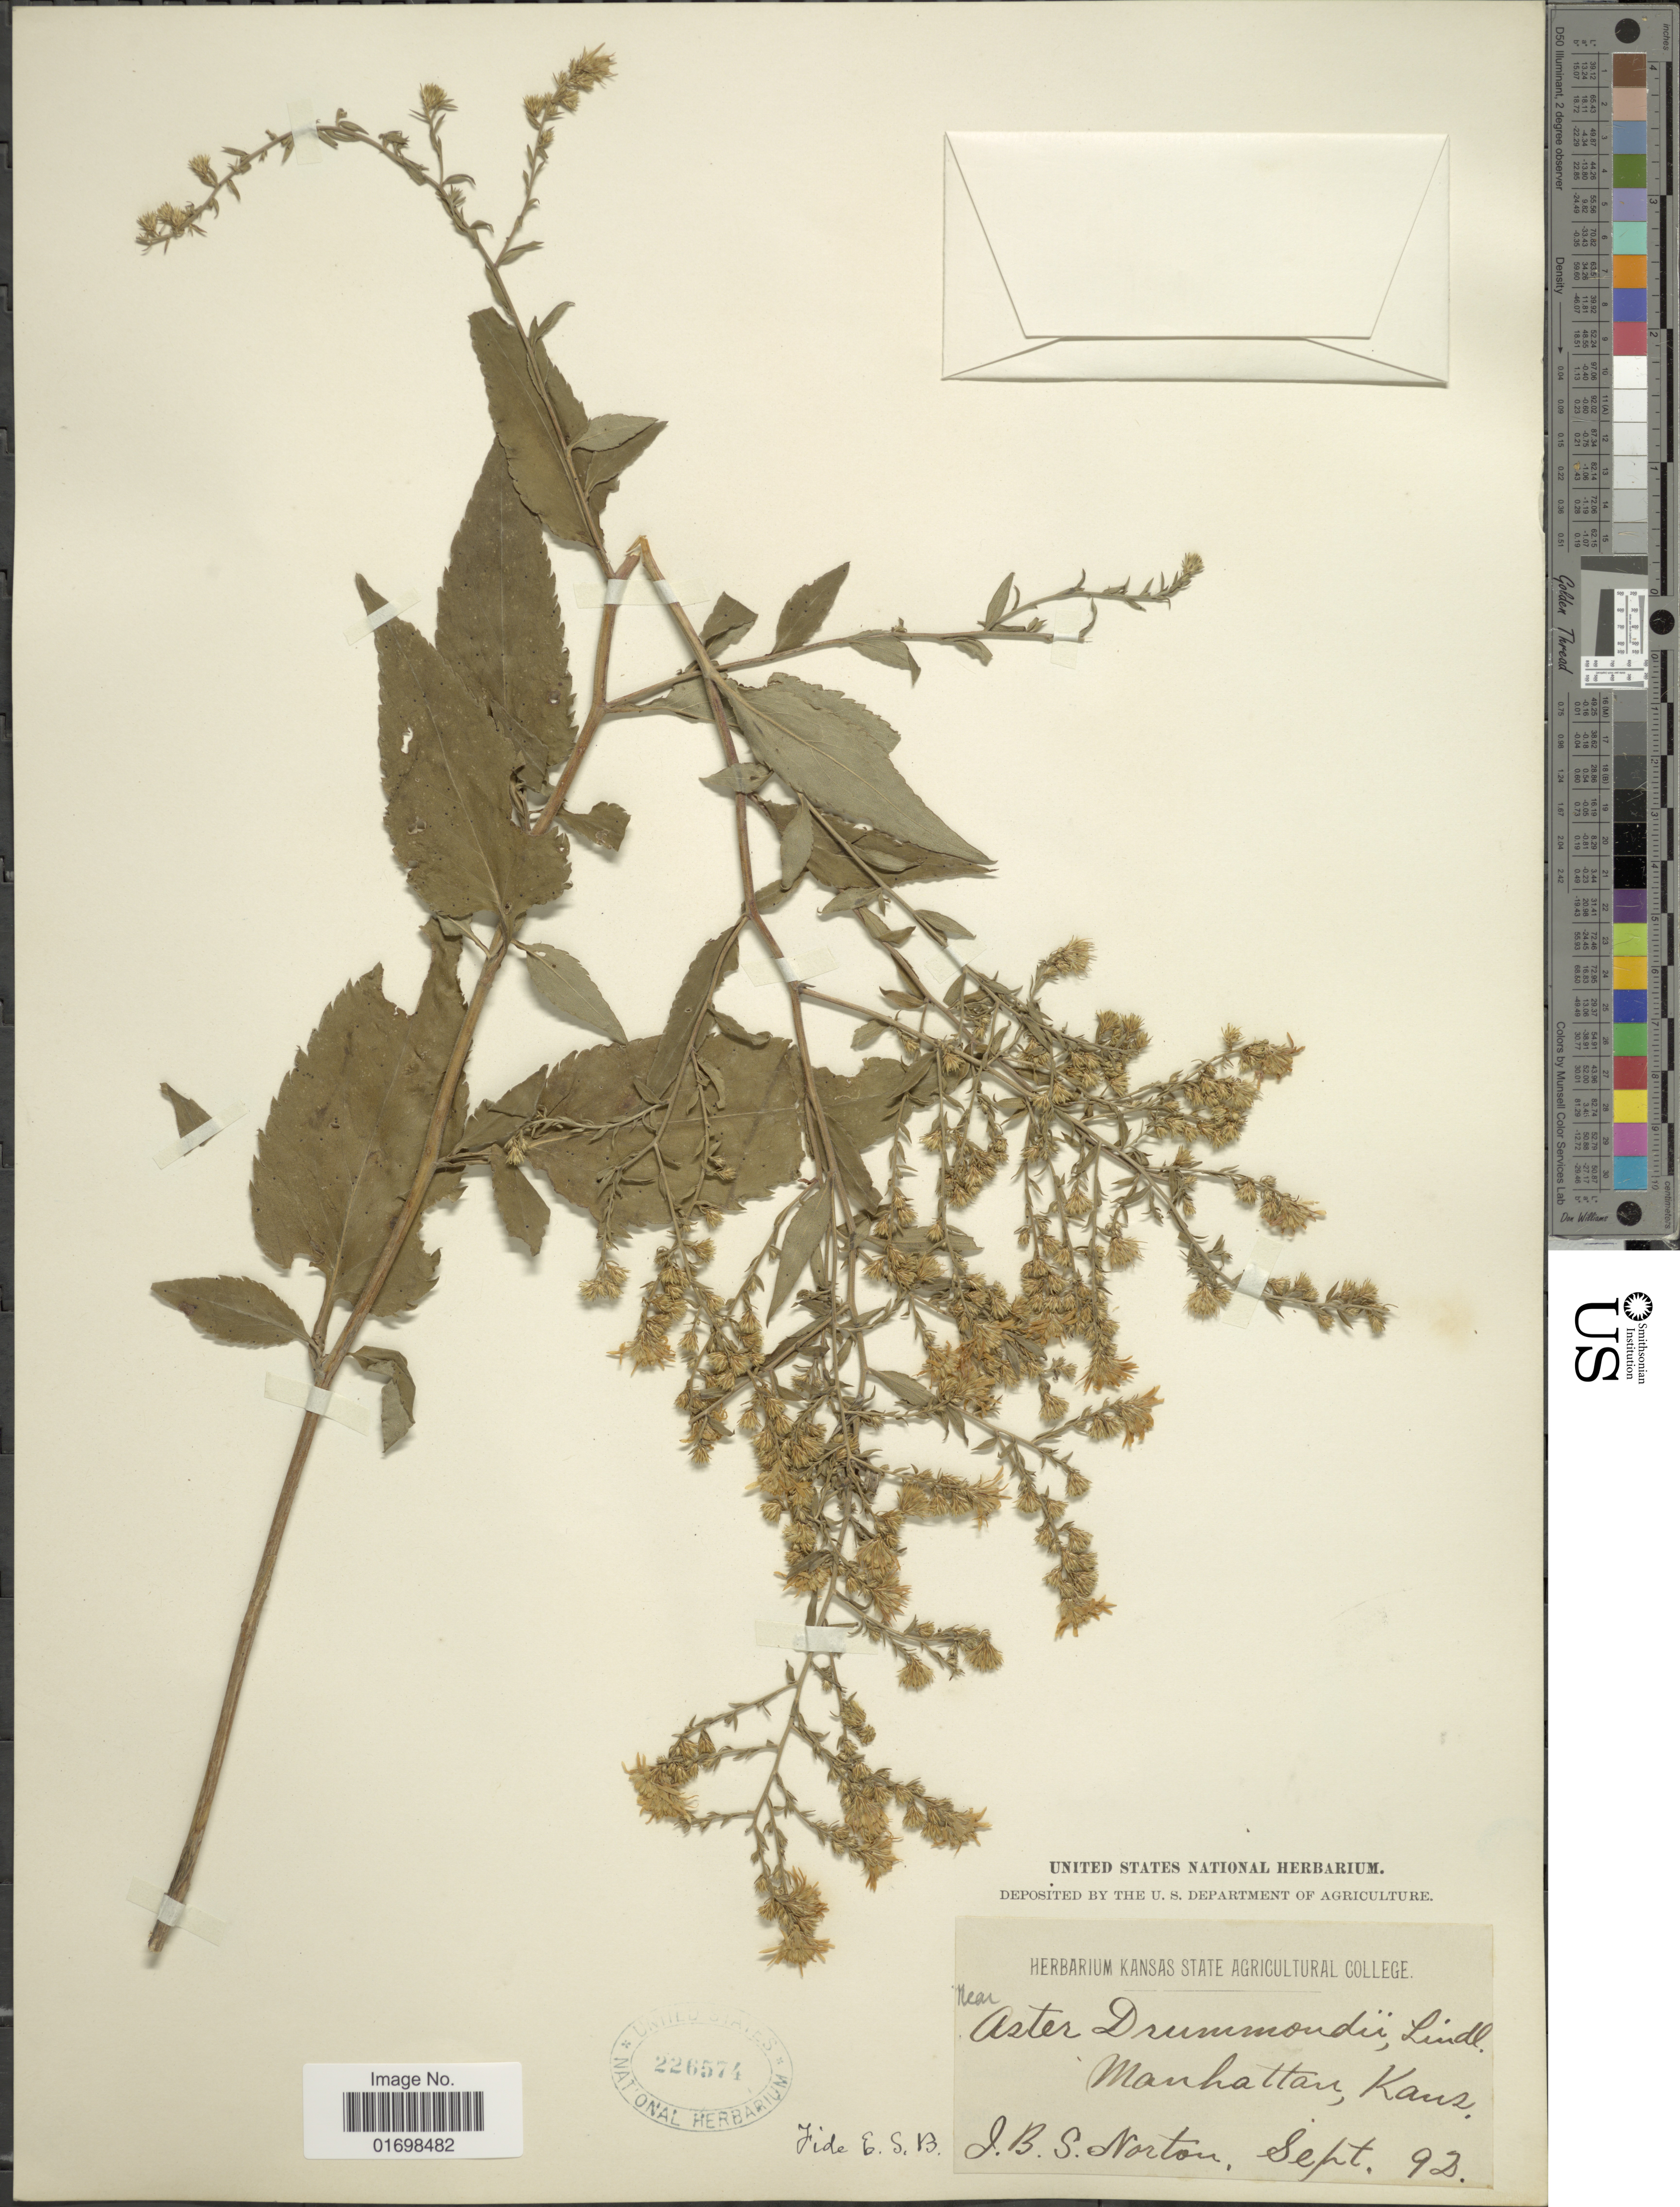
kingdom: Plantae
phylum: Tracheophyta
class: Magnoliopsida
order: Asterales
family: Asteraceae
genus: Symphyotrichum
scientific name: Symphyotrichum drummondii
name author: (Lindl.) G.L. Nesom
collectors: J. B. S. Norton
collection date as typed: Transcribed d/m/y: /9/92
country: United States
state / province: Kansas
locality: Manhattan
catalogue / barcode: US 226574